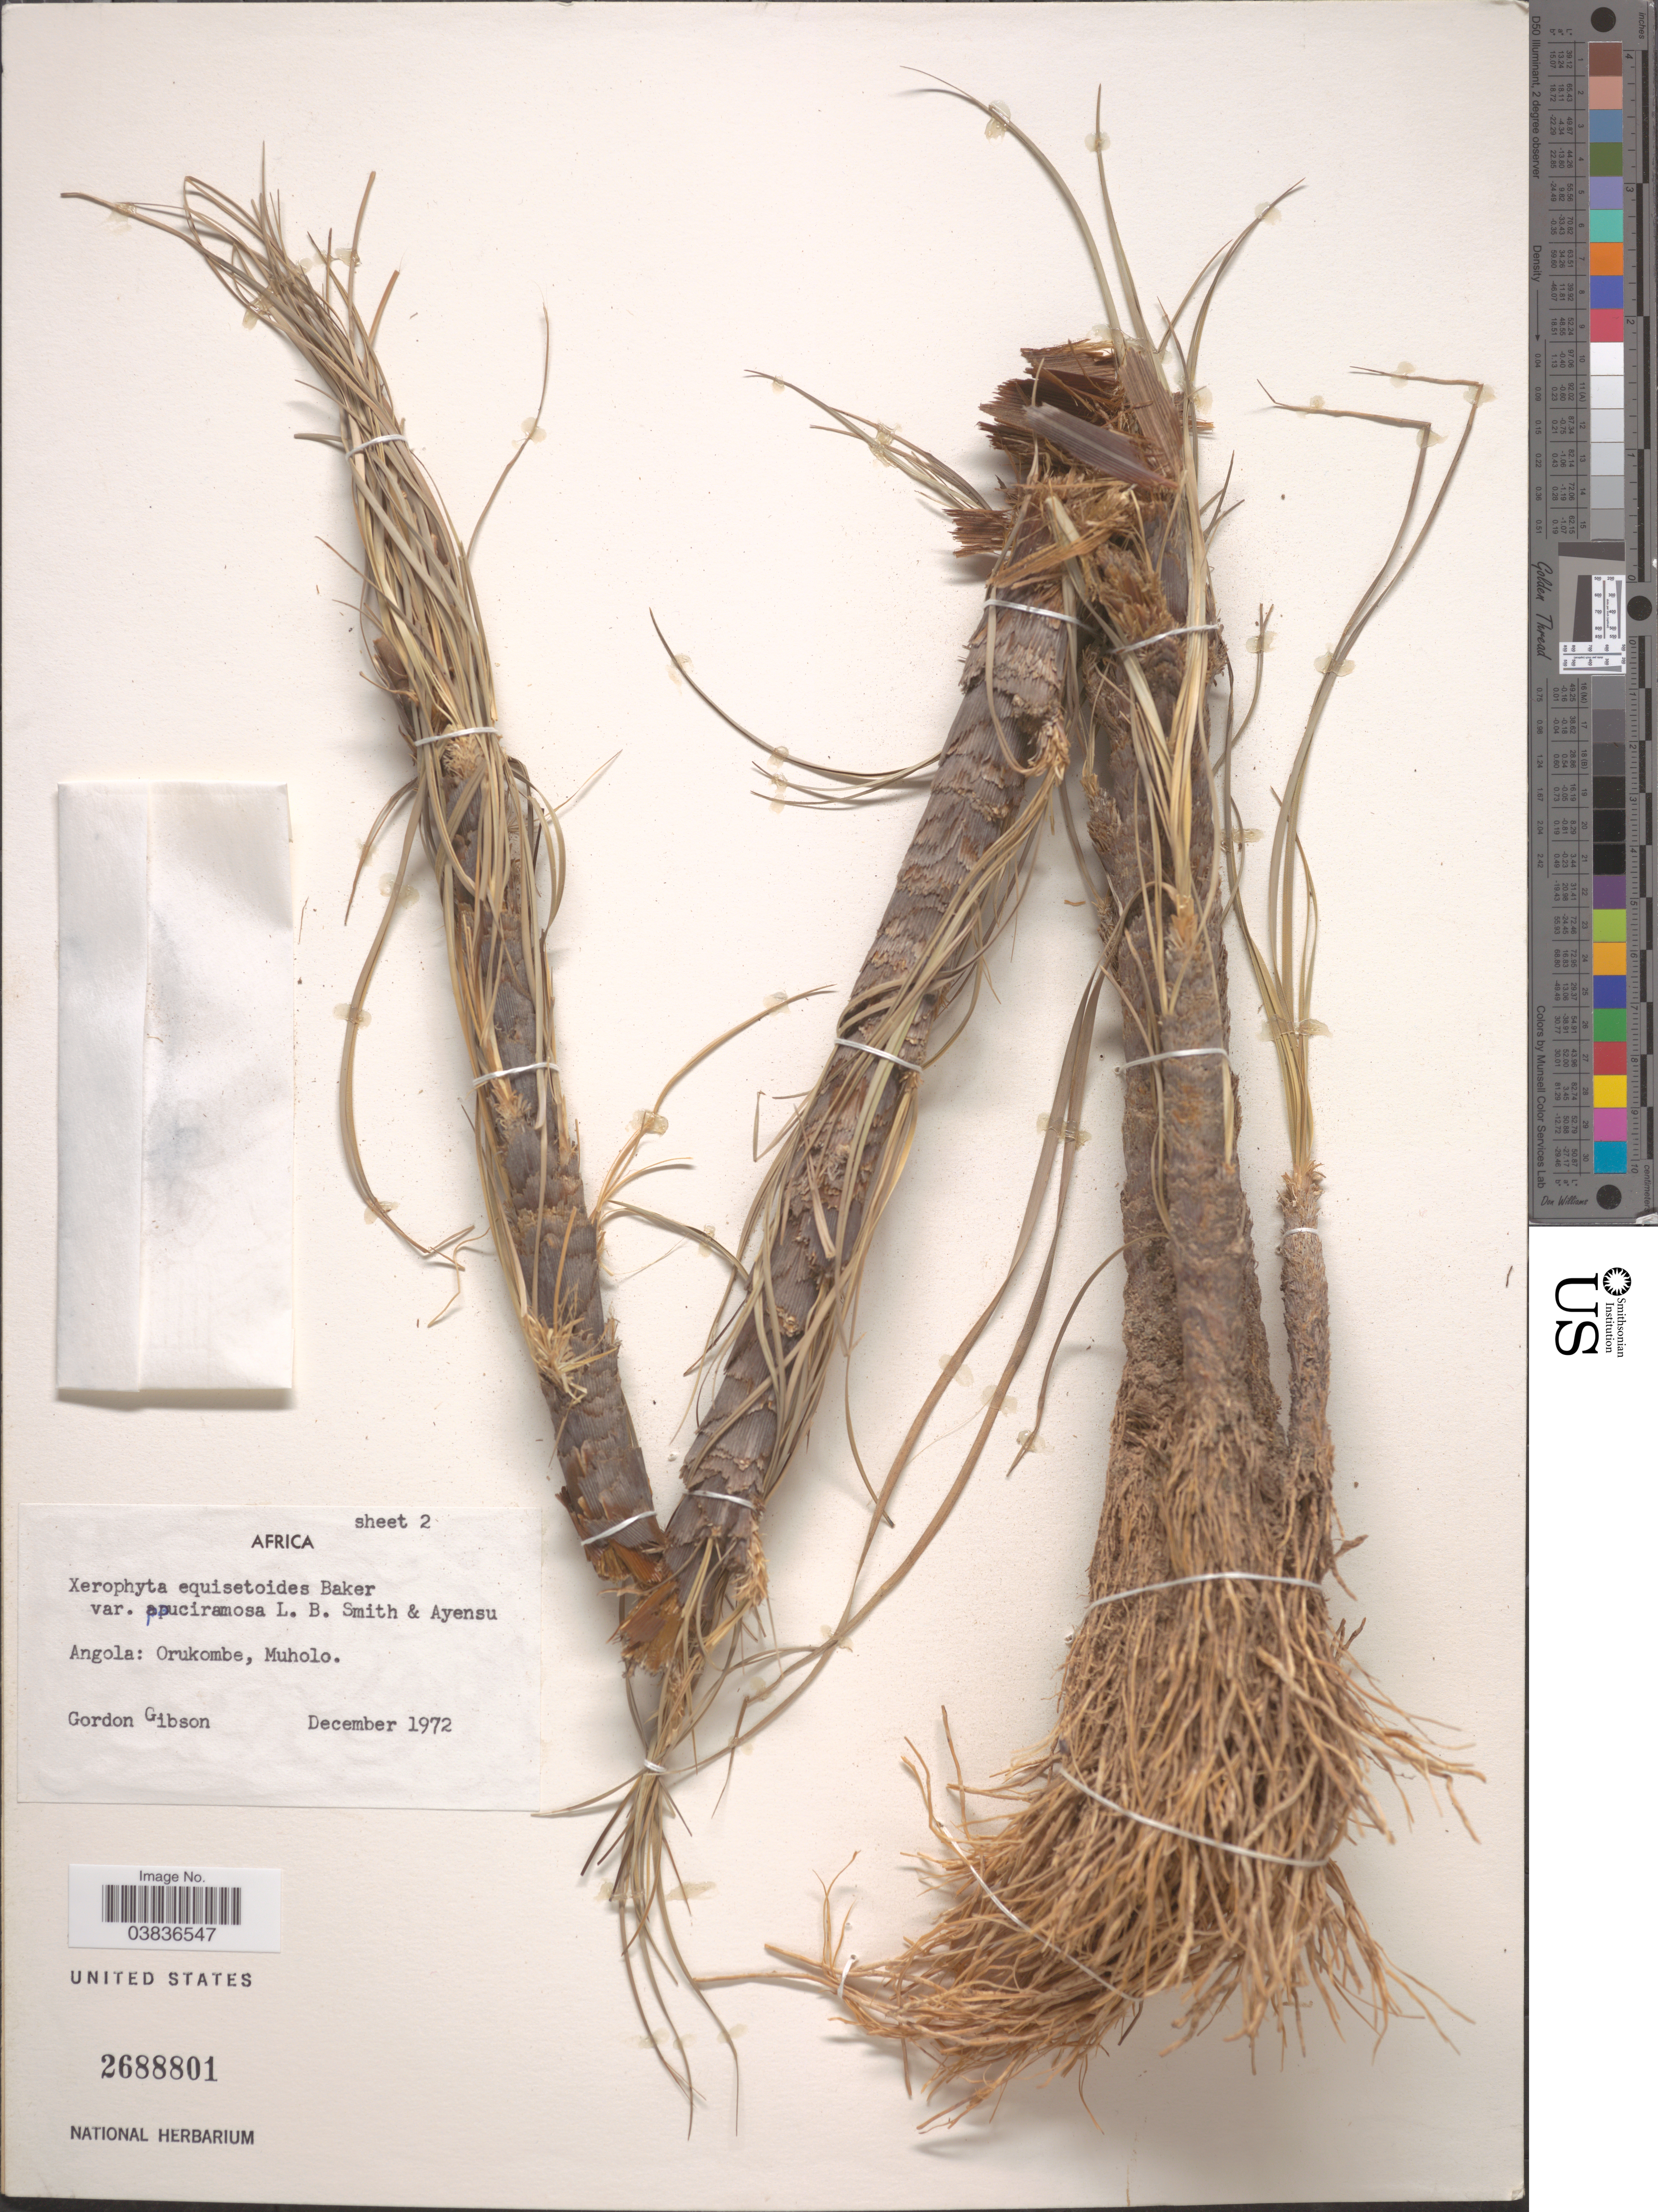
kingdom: Plantae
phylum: Tracheophyta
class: Liliopsida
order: Pandanales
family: Velloziaceae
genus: Xerophyta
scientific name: Xerophyta equisetoides var. pauciramosa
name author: L.B. Sm. & Ayensu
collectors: G. D. Gibson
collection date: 1972-12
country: Angola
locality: Orukombe, Muholo.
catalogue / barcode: US 2688801